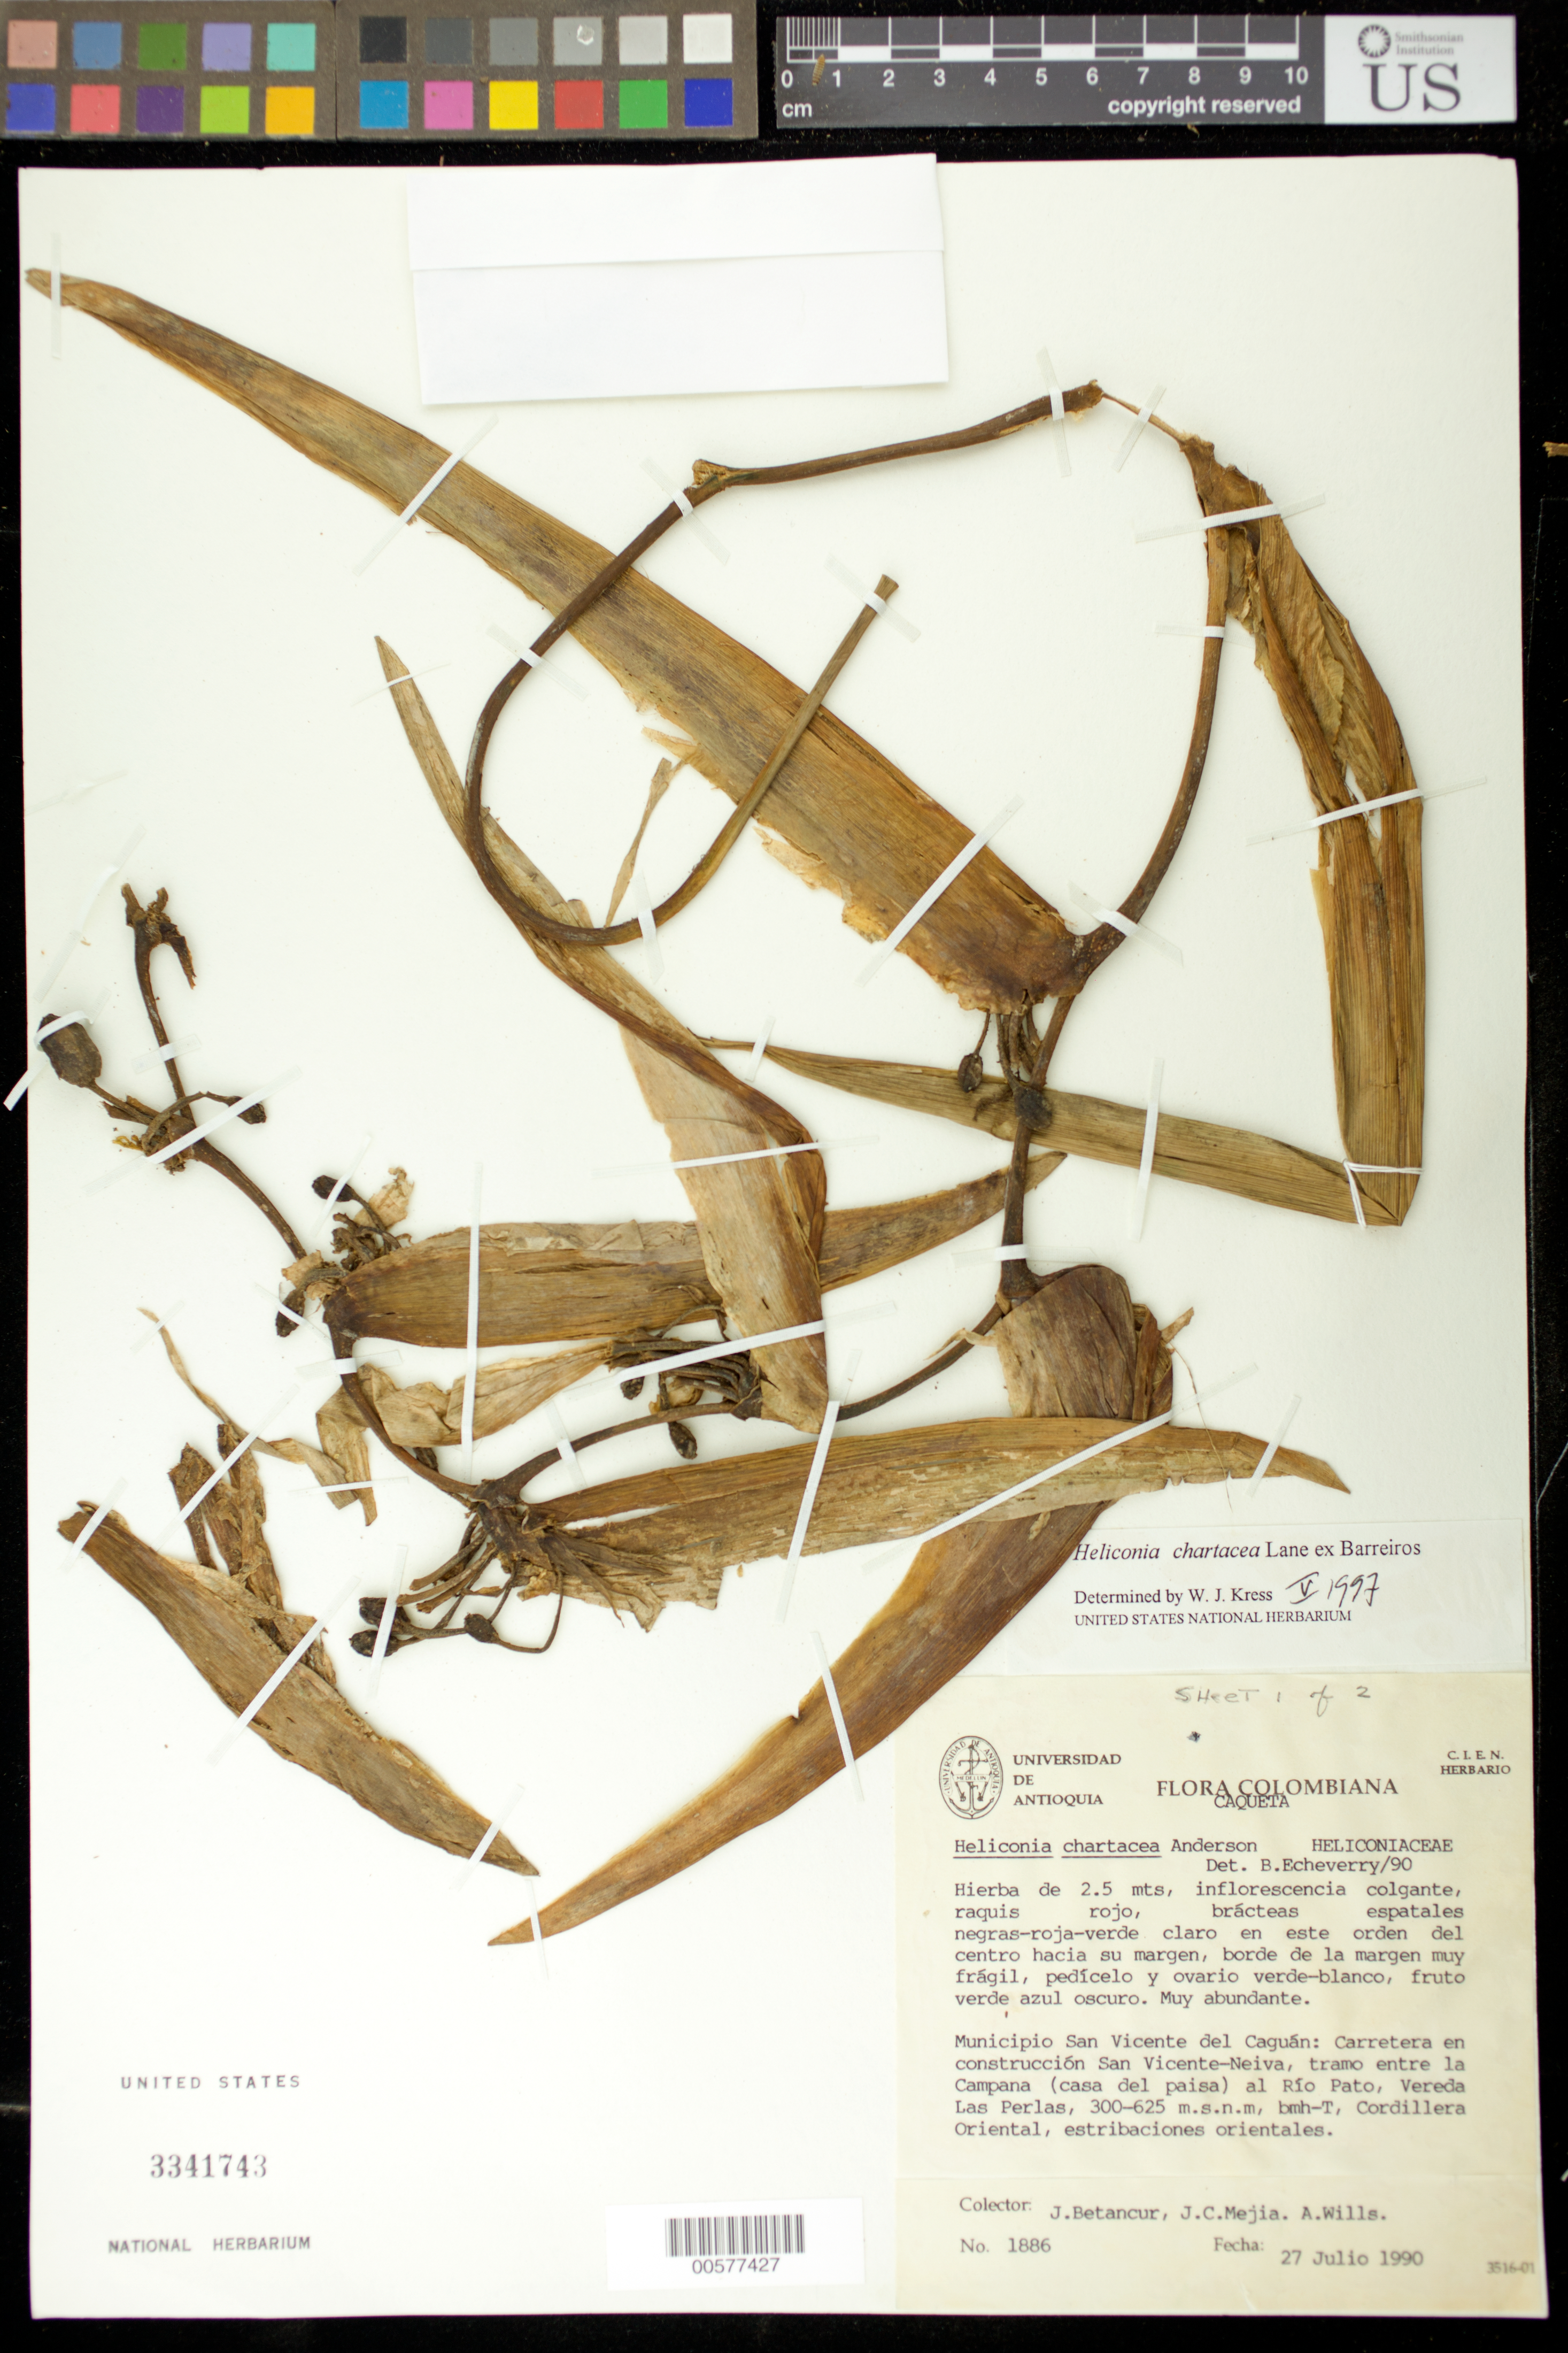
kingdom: Plantae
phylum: Tracheophyta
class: Liliopsida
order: Zingiberales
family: Heliconiaceae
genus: Heliconia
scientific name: Heliconia chartacea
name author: Lane ex Barreiros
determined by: Echeverry, B.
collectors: J. C. Betancur, J. C. Mejia & A. Wills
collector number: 1886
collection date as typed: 27 Jul 1990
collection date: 1990-07-27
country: Colombia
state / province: Caquetá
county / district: San Vicente del Caguan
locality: Road under construction between San Vicent anad Neiva, stretch between La Campana to Rio Pato, Las Perlas trail. Cordillera Oriental, eastern spurs.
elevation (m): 300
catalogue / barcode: US 3341743